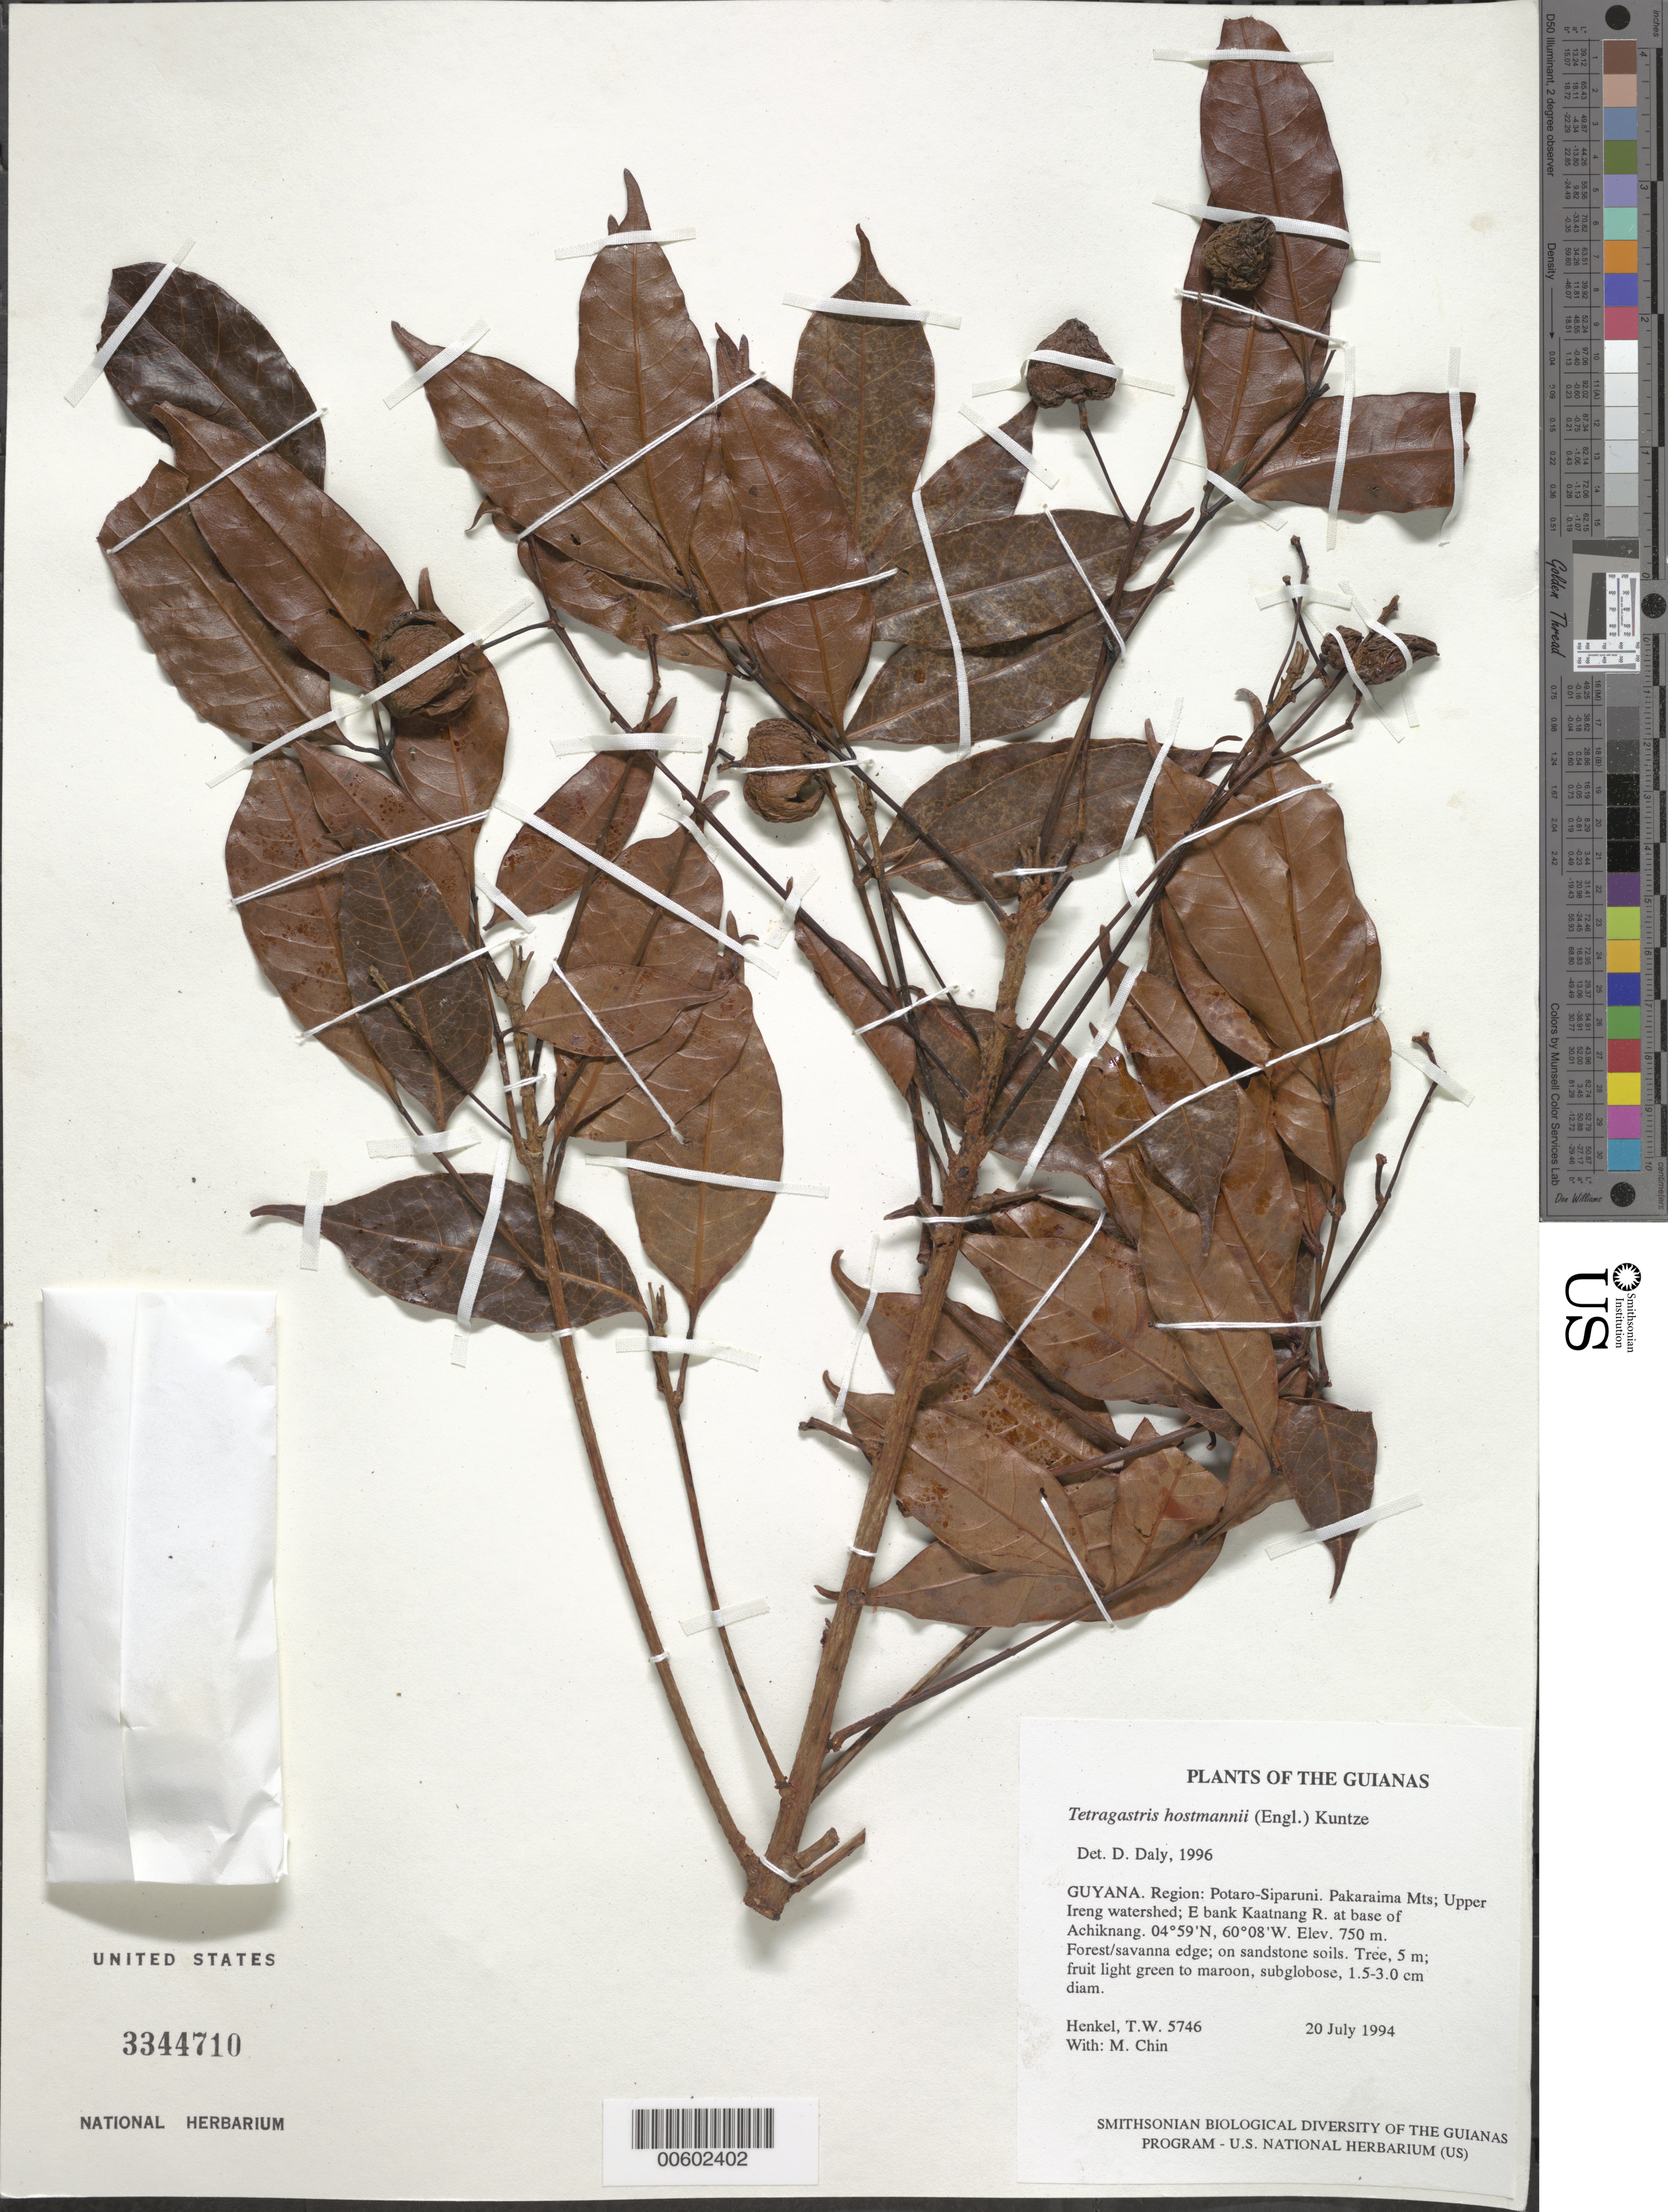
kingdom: Plantae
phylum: Tracheophyta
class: Magnoliopsida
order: Sapindales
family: Burseraceae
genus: Protium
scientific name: Protium surinamense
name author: Byng & Christenh.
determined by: Daly, Douglas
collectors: T. Henkel & M. Chin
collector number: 5746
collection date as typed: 20 July 1994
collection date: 1994-07-20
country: Guyana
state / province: Potaro-Siparuni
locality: Pakaraima Mts; Upper Ireng watershed; E bank Kaatnang R. at base of Achiknang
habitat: Forest/savanna edge; on sandstone soils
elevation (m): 750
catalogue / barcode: US 3344710